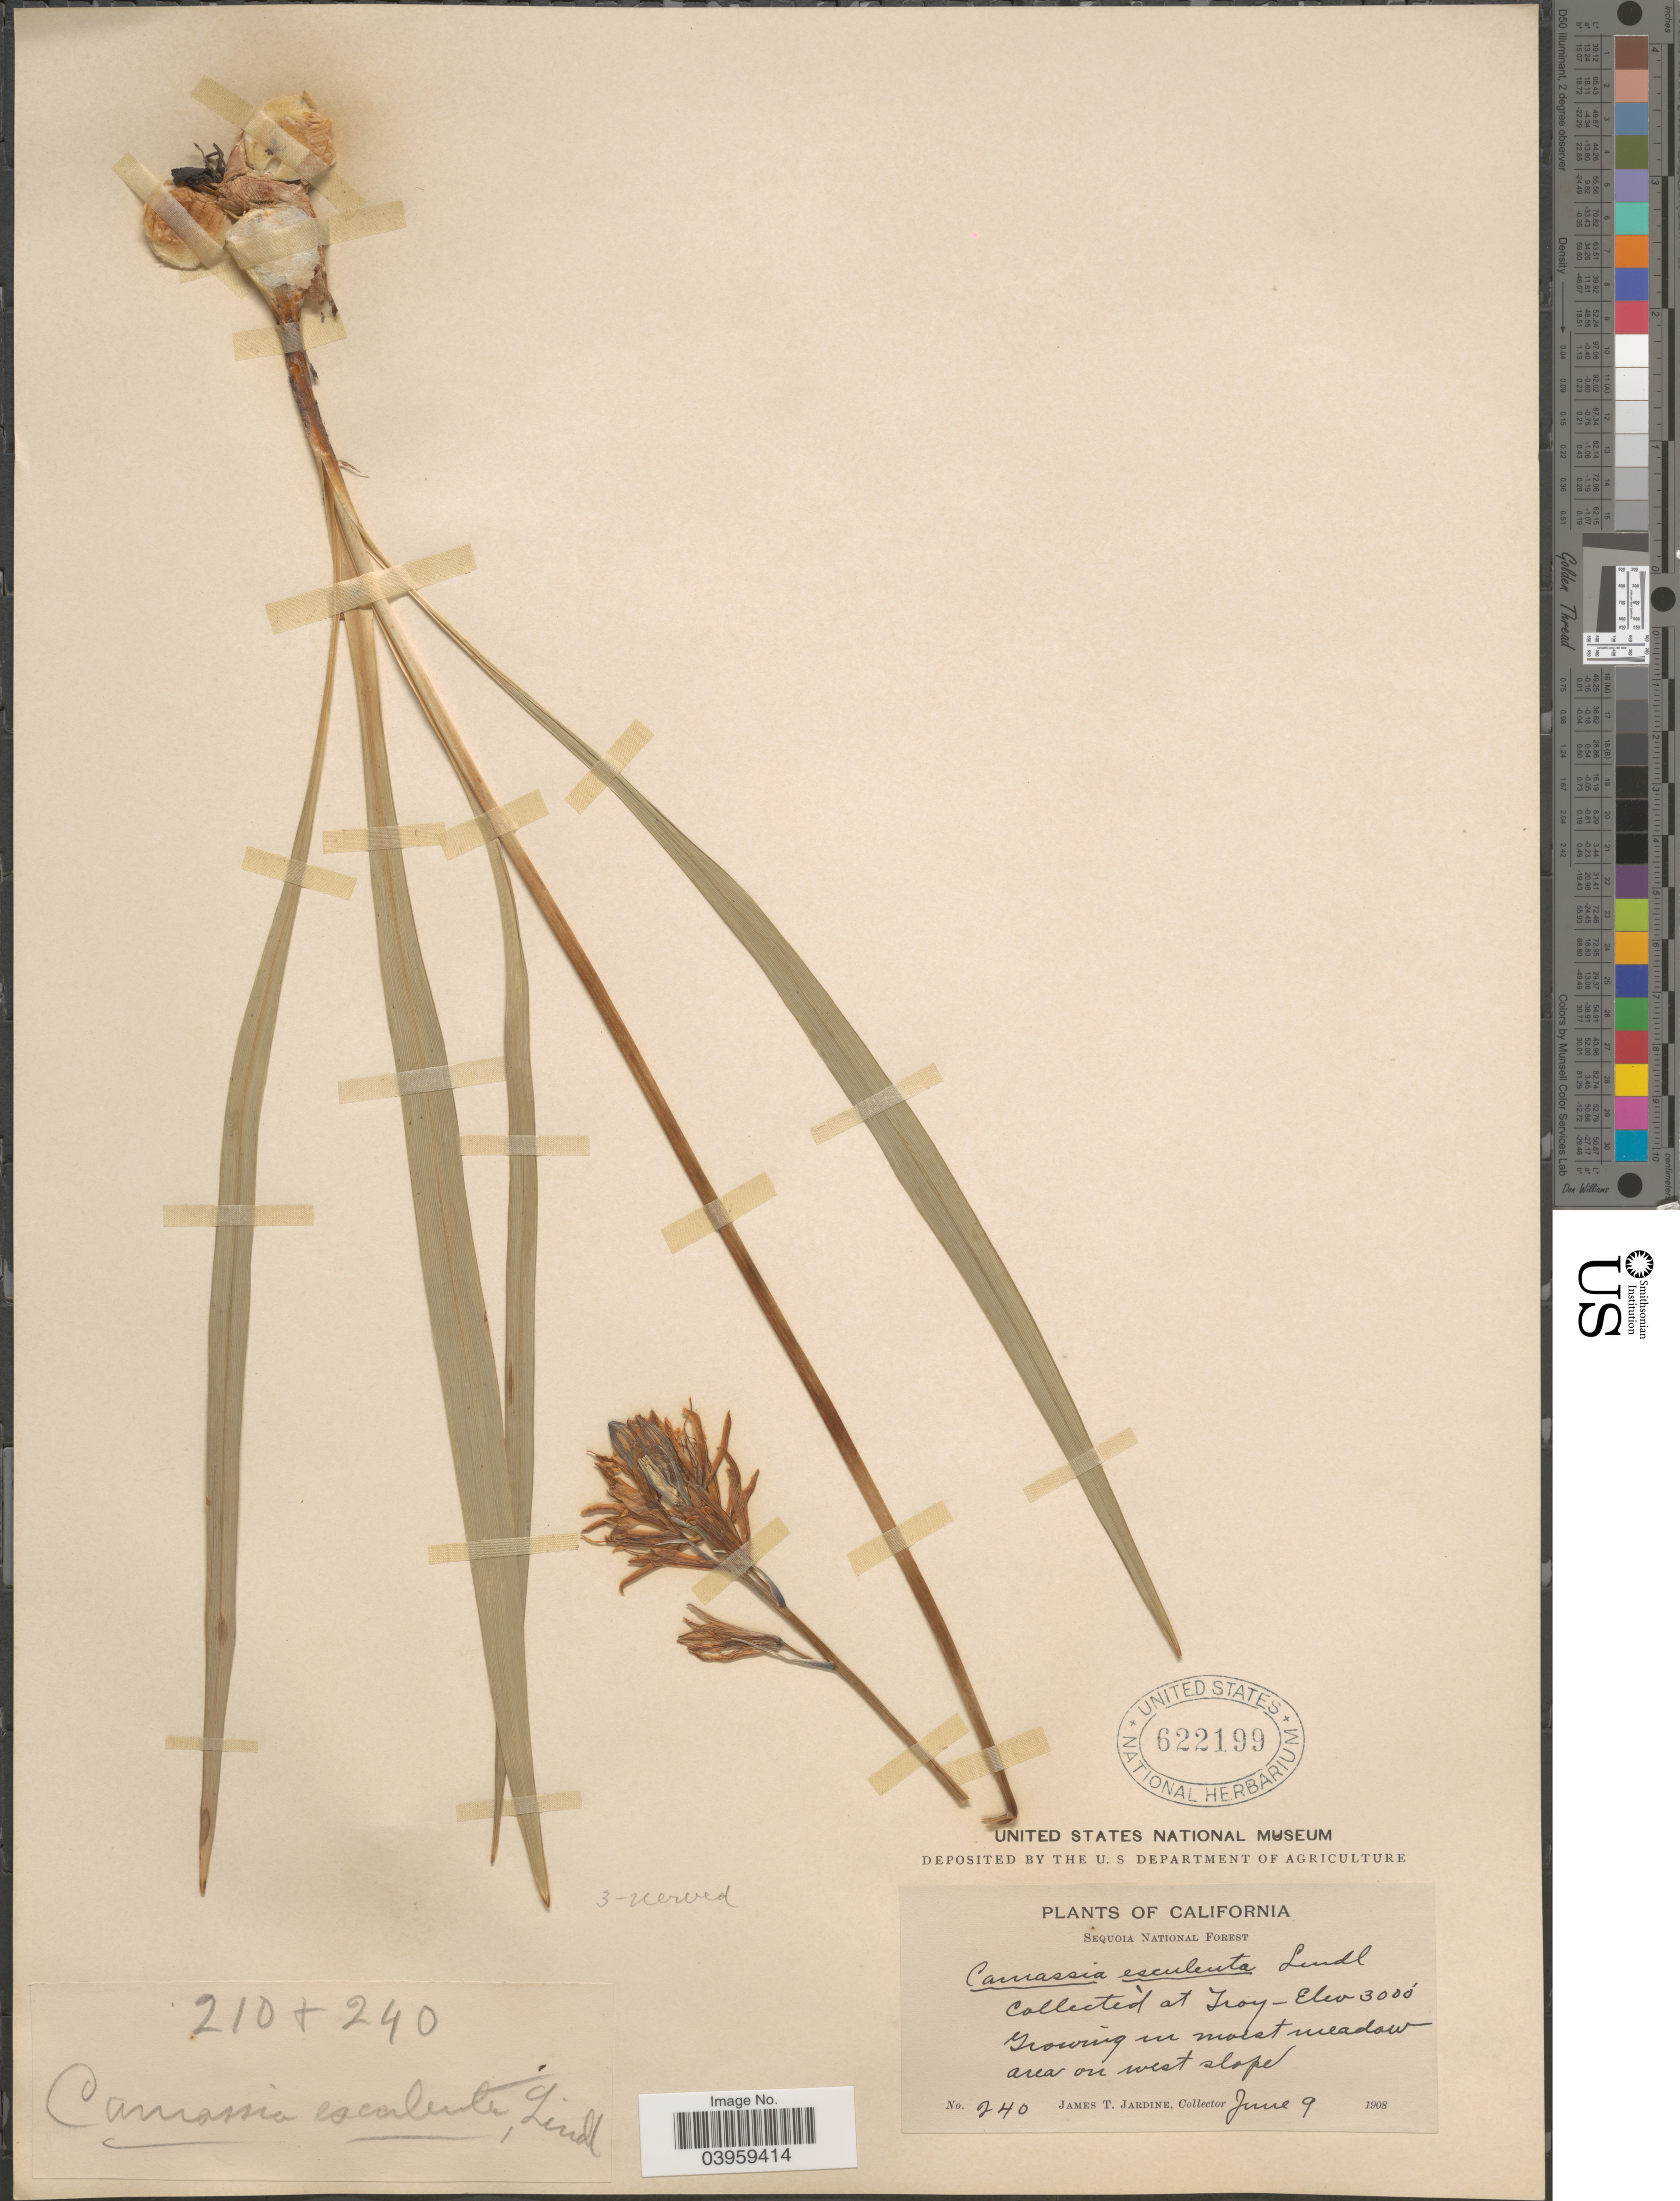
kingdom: Plantae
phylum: Tracheophyta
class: Liliopsida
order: Asparagales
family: Asparagaceae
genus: Camassia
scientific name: Camassia leichtlinii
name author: (Baker) S. Watson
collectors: J. T. Jardine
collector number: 240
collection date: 1908-06-09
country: United States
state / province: California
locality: Sequoia National Forest. At Troy.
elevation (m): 914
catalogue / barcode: US 622199